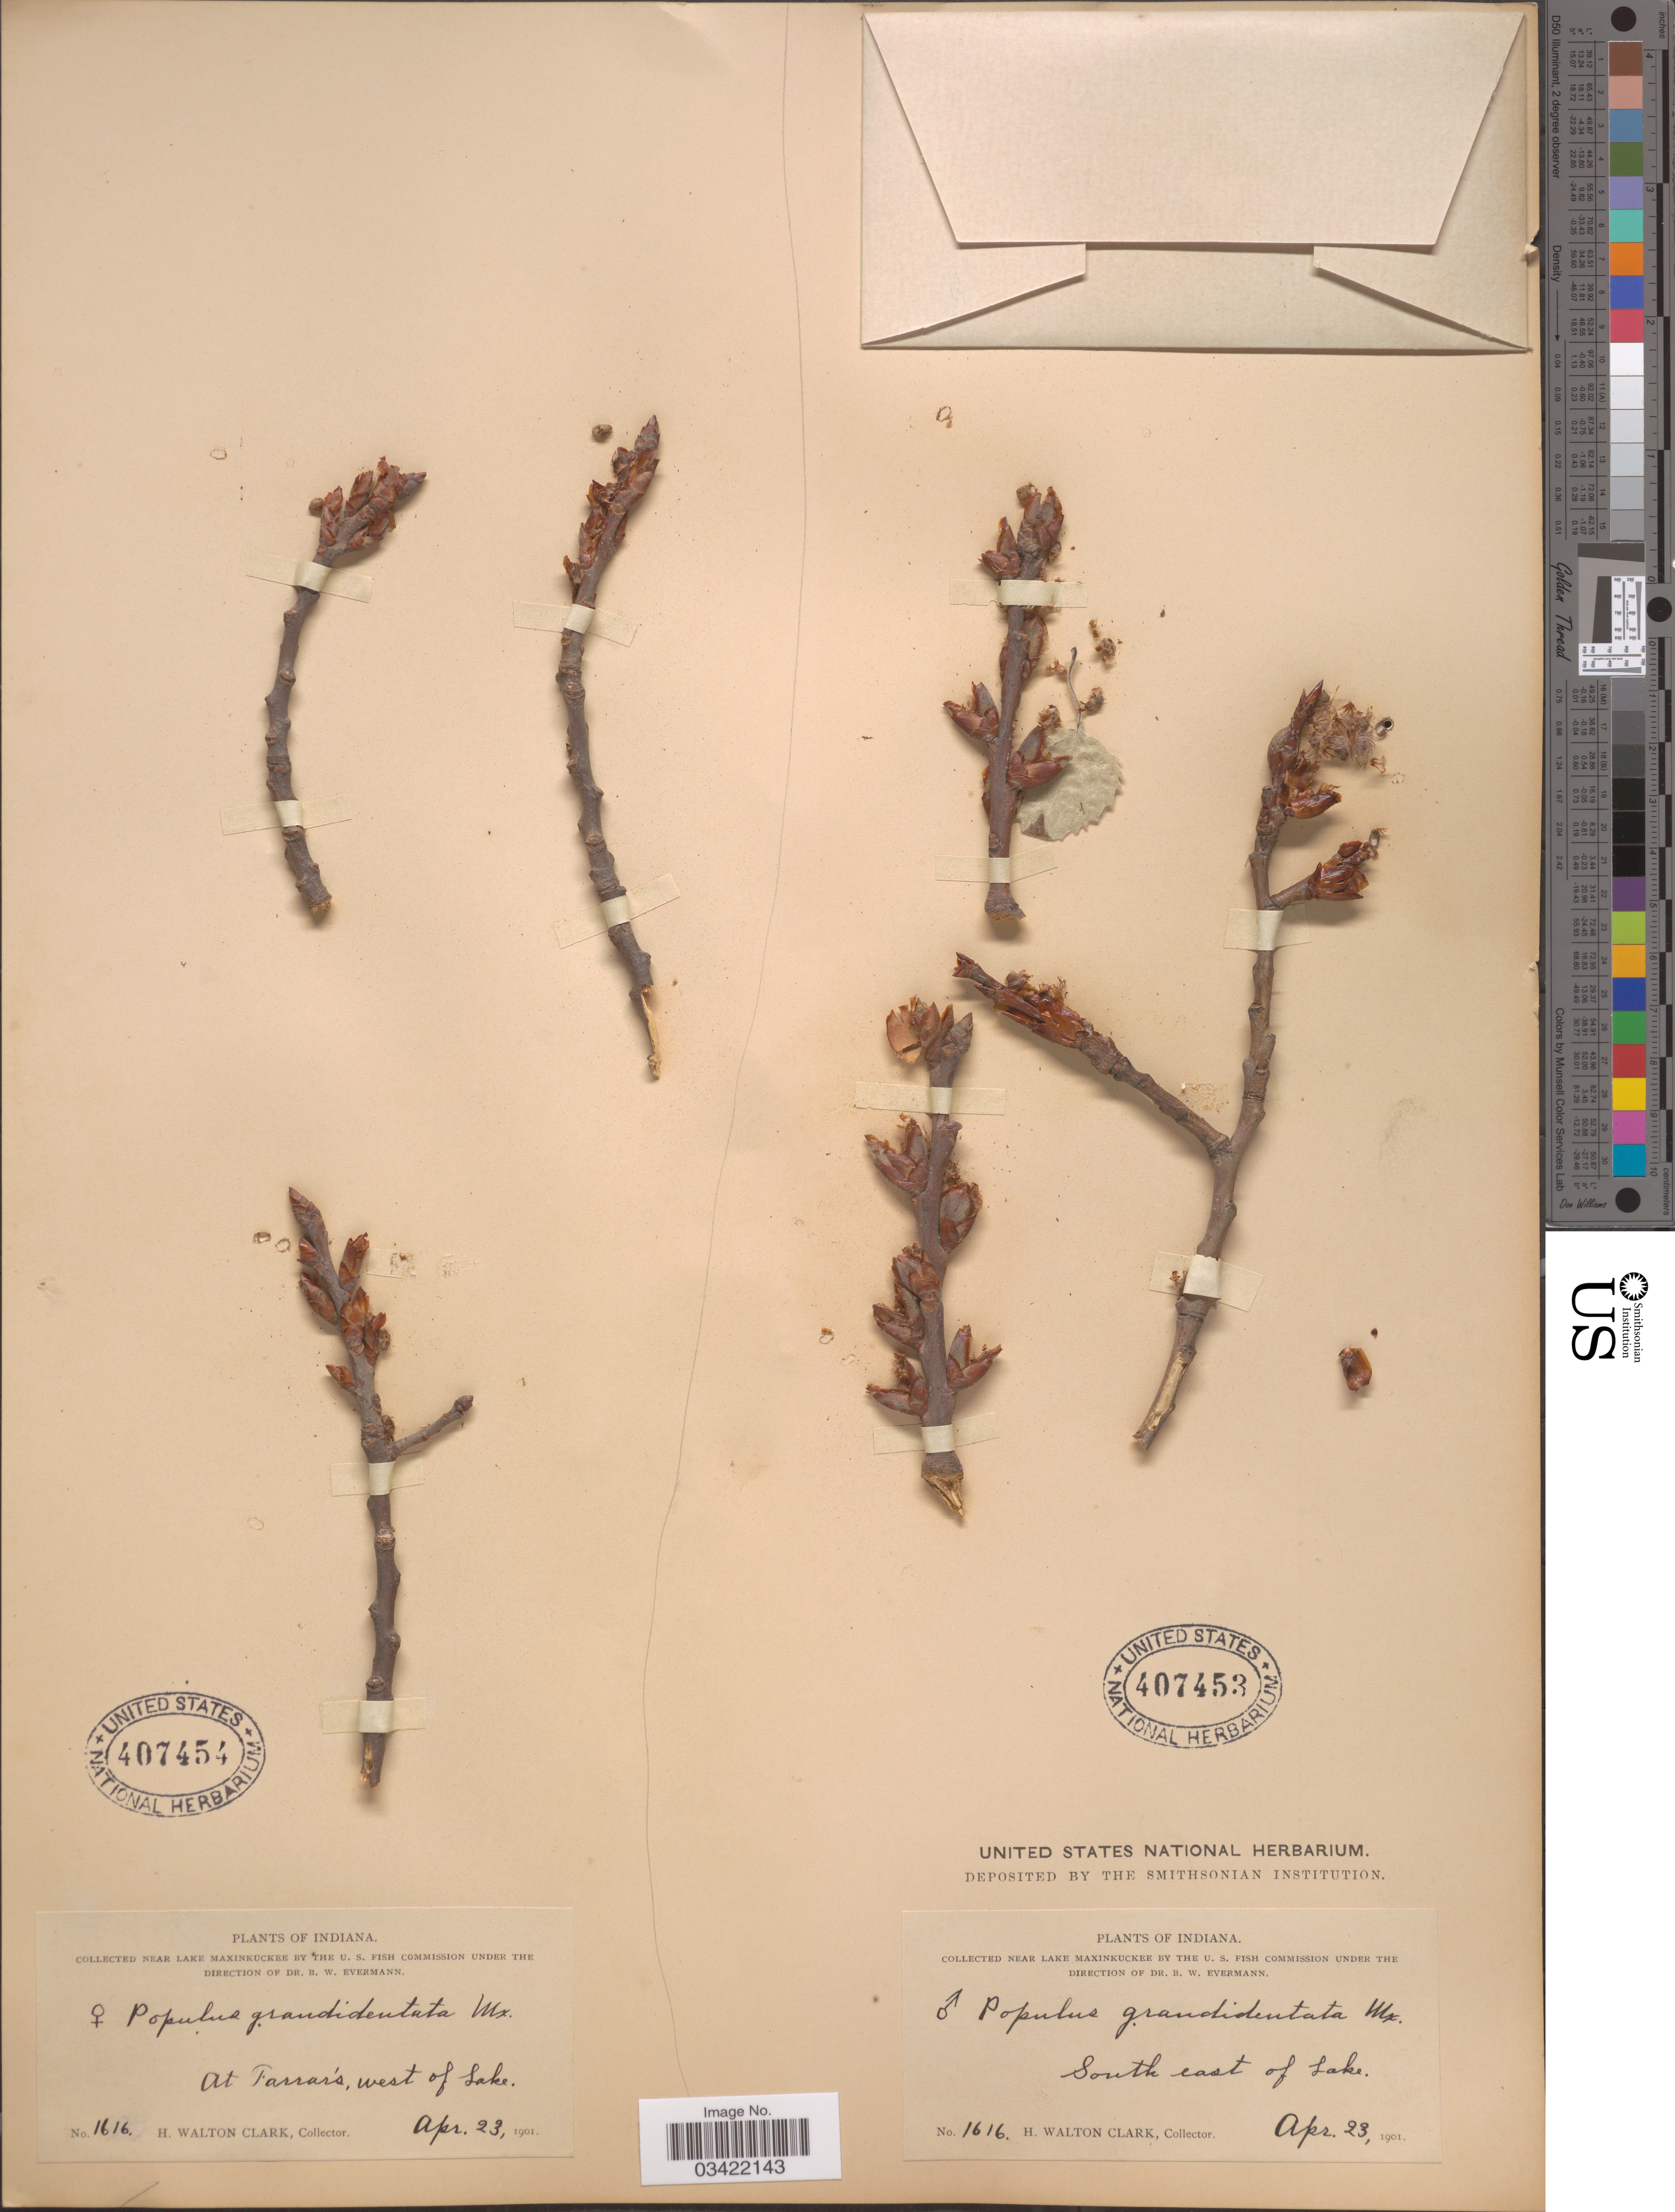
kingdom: Plantae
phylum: Tracheophyta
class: Magnoliopsida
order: Malpighiales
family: Salicaceae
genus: Populus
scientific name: Populus grandidentata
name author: Michx.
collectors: H. W. Clark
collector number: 1616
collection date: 1901-04-23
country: United States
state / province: Indiana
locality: Near Lake Maxinkuckee. At Farrar's, west of Lake.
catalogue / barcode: US 407454